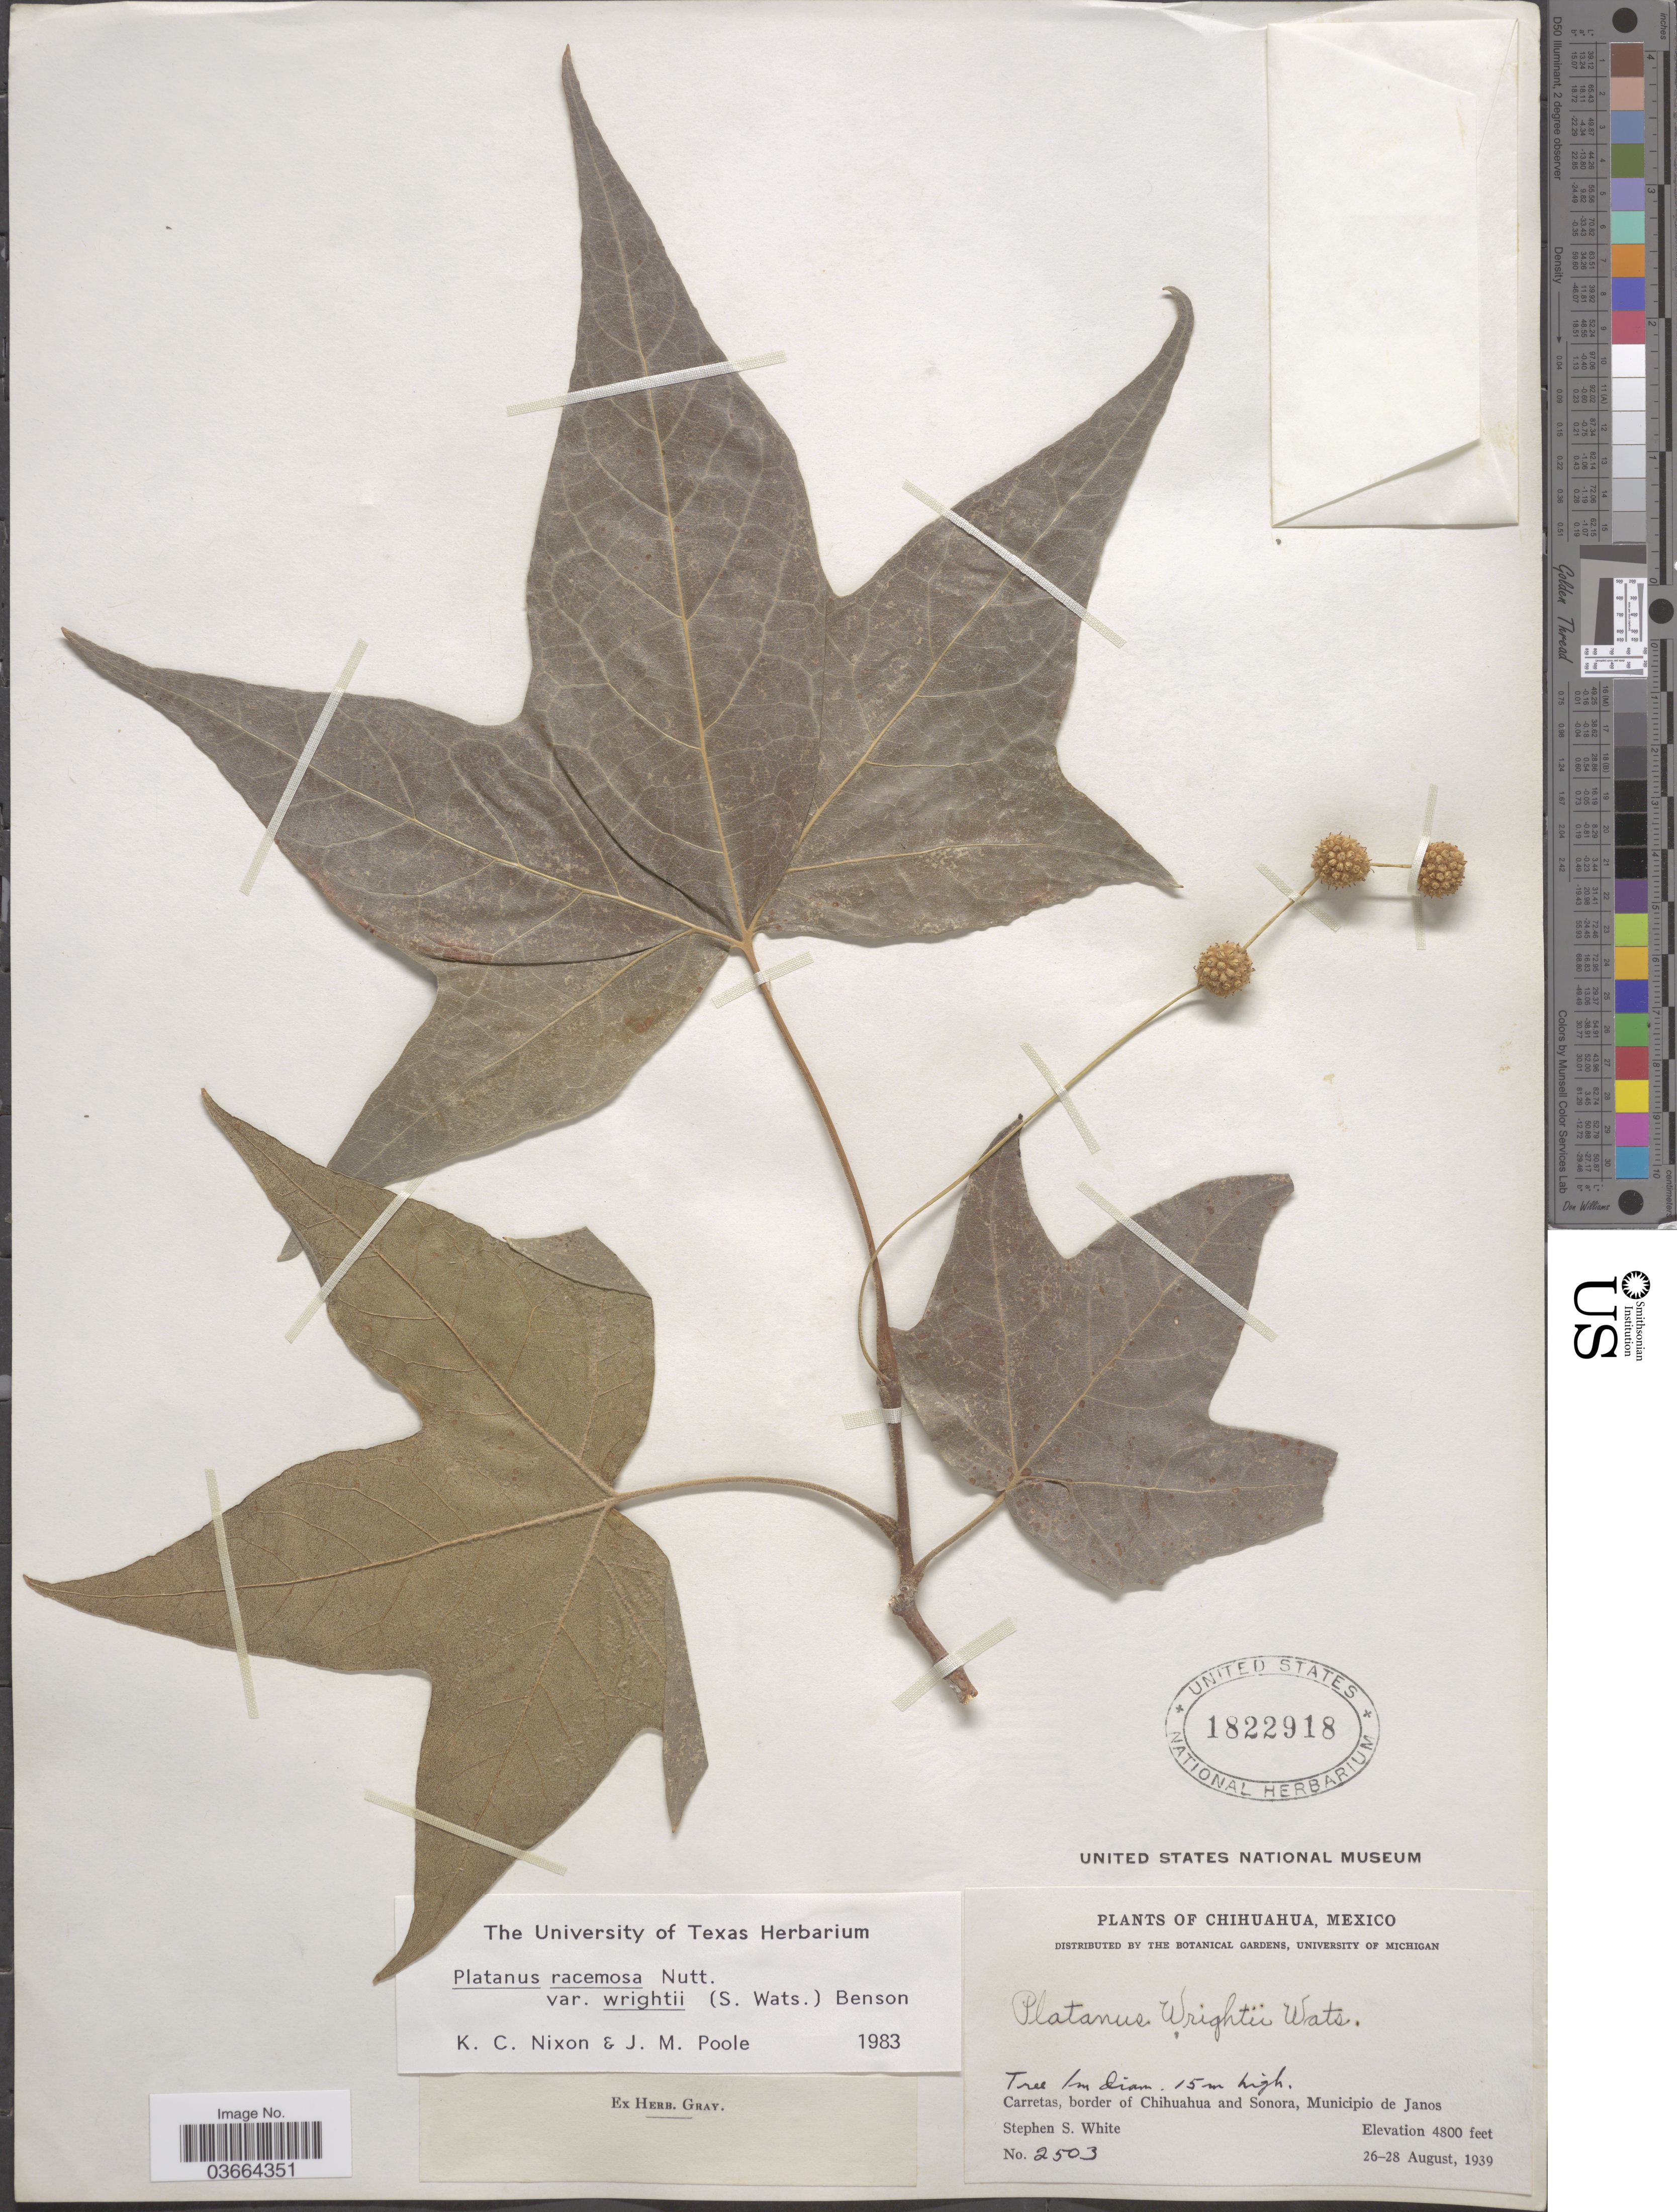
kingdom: Plantae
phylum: Tracheophyta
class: Magnoliopsida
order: Proteales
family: Platanaceae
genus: Platanus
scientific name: Platanus racemosa var. wrightii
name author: (S. Watson) L.D. Benson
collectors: S. S. White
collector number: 2503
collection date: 1939-08-26/1939-08-28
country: Mexico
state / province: Chihuahua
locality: Carretas, border of Chihuahua and Sonora, Municipio de Janos.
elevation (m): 1463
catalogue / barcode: US 1822918